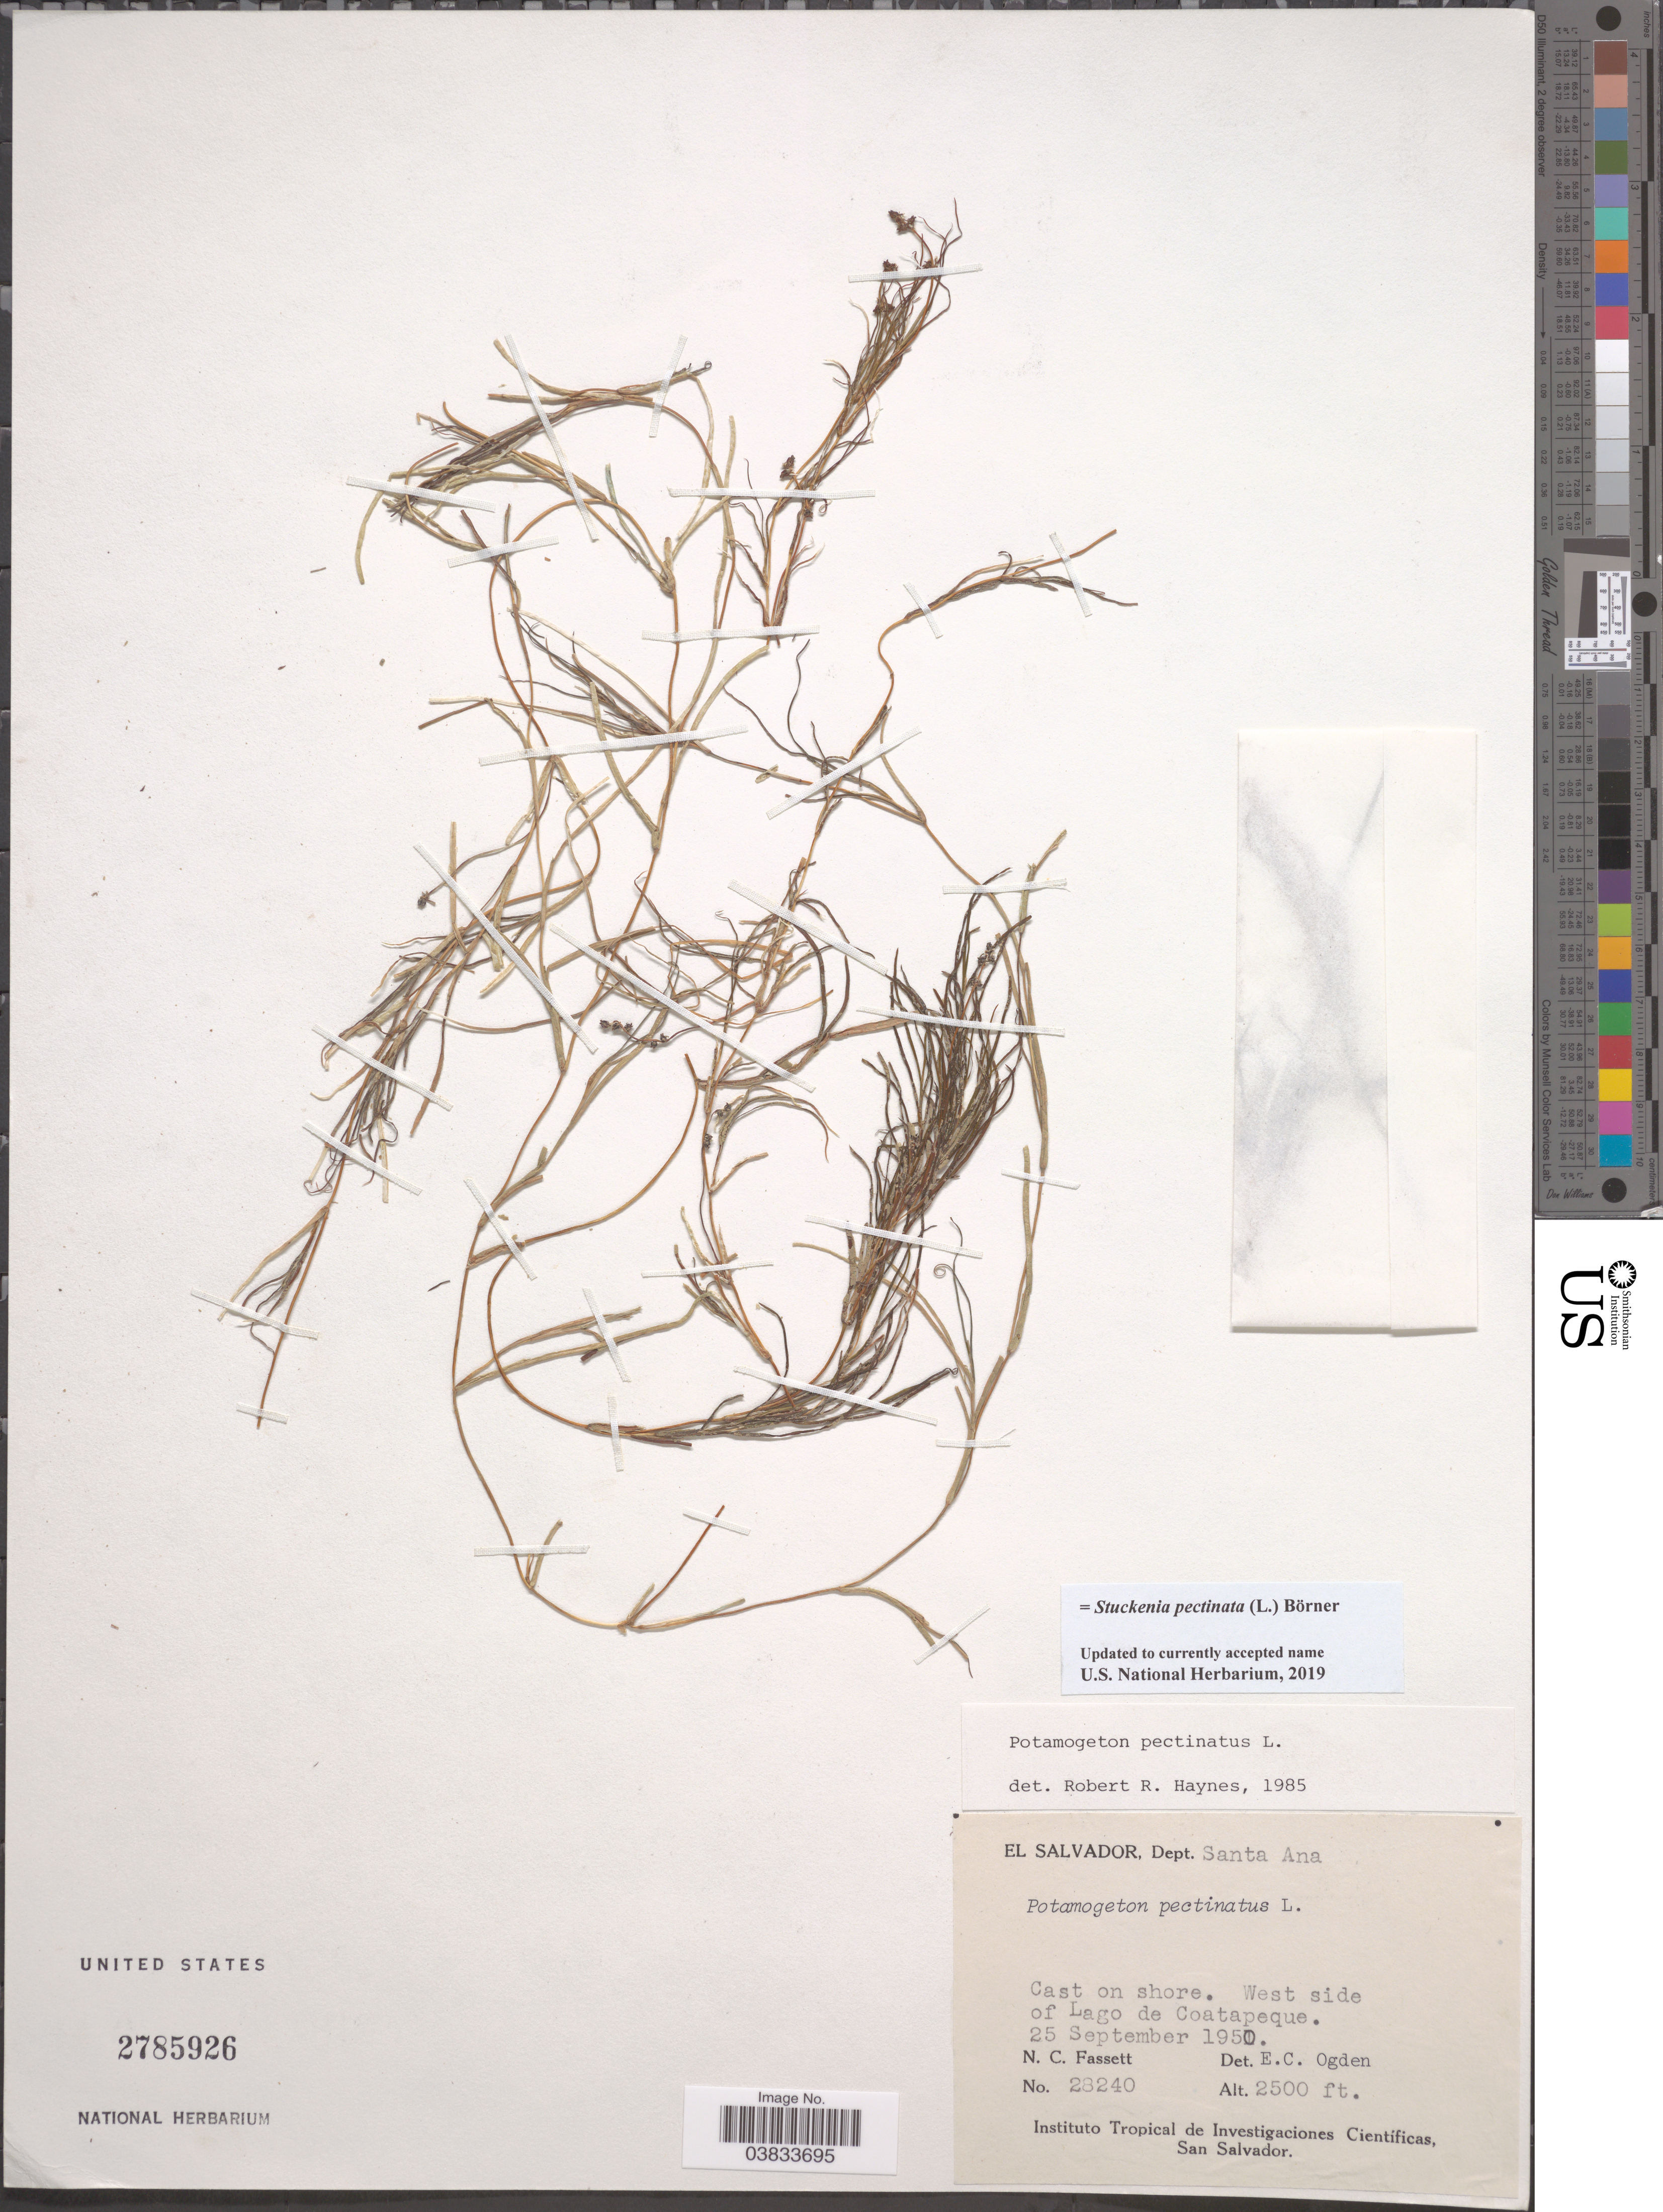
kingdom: Plantae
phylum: Tracheophyta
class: Liliopsida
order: Alismatales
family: Potamogetonaceae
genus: Stuckenia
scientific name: Stuckenia pectinata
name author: (L.) Börner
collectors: N. C. Fassett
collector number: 28240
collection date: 1950-09-25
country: El Salvador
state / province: Santa Ana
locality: Dept. Santa Ana. Cast on shore. West side of Lago de Coatapeque.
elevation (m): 762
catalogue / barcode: US 2785926